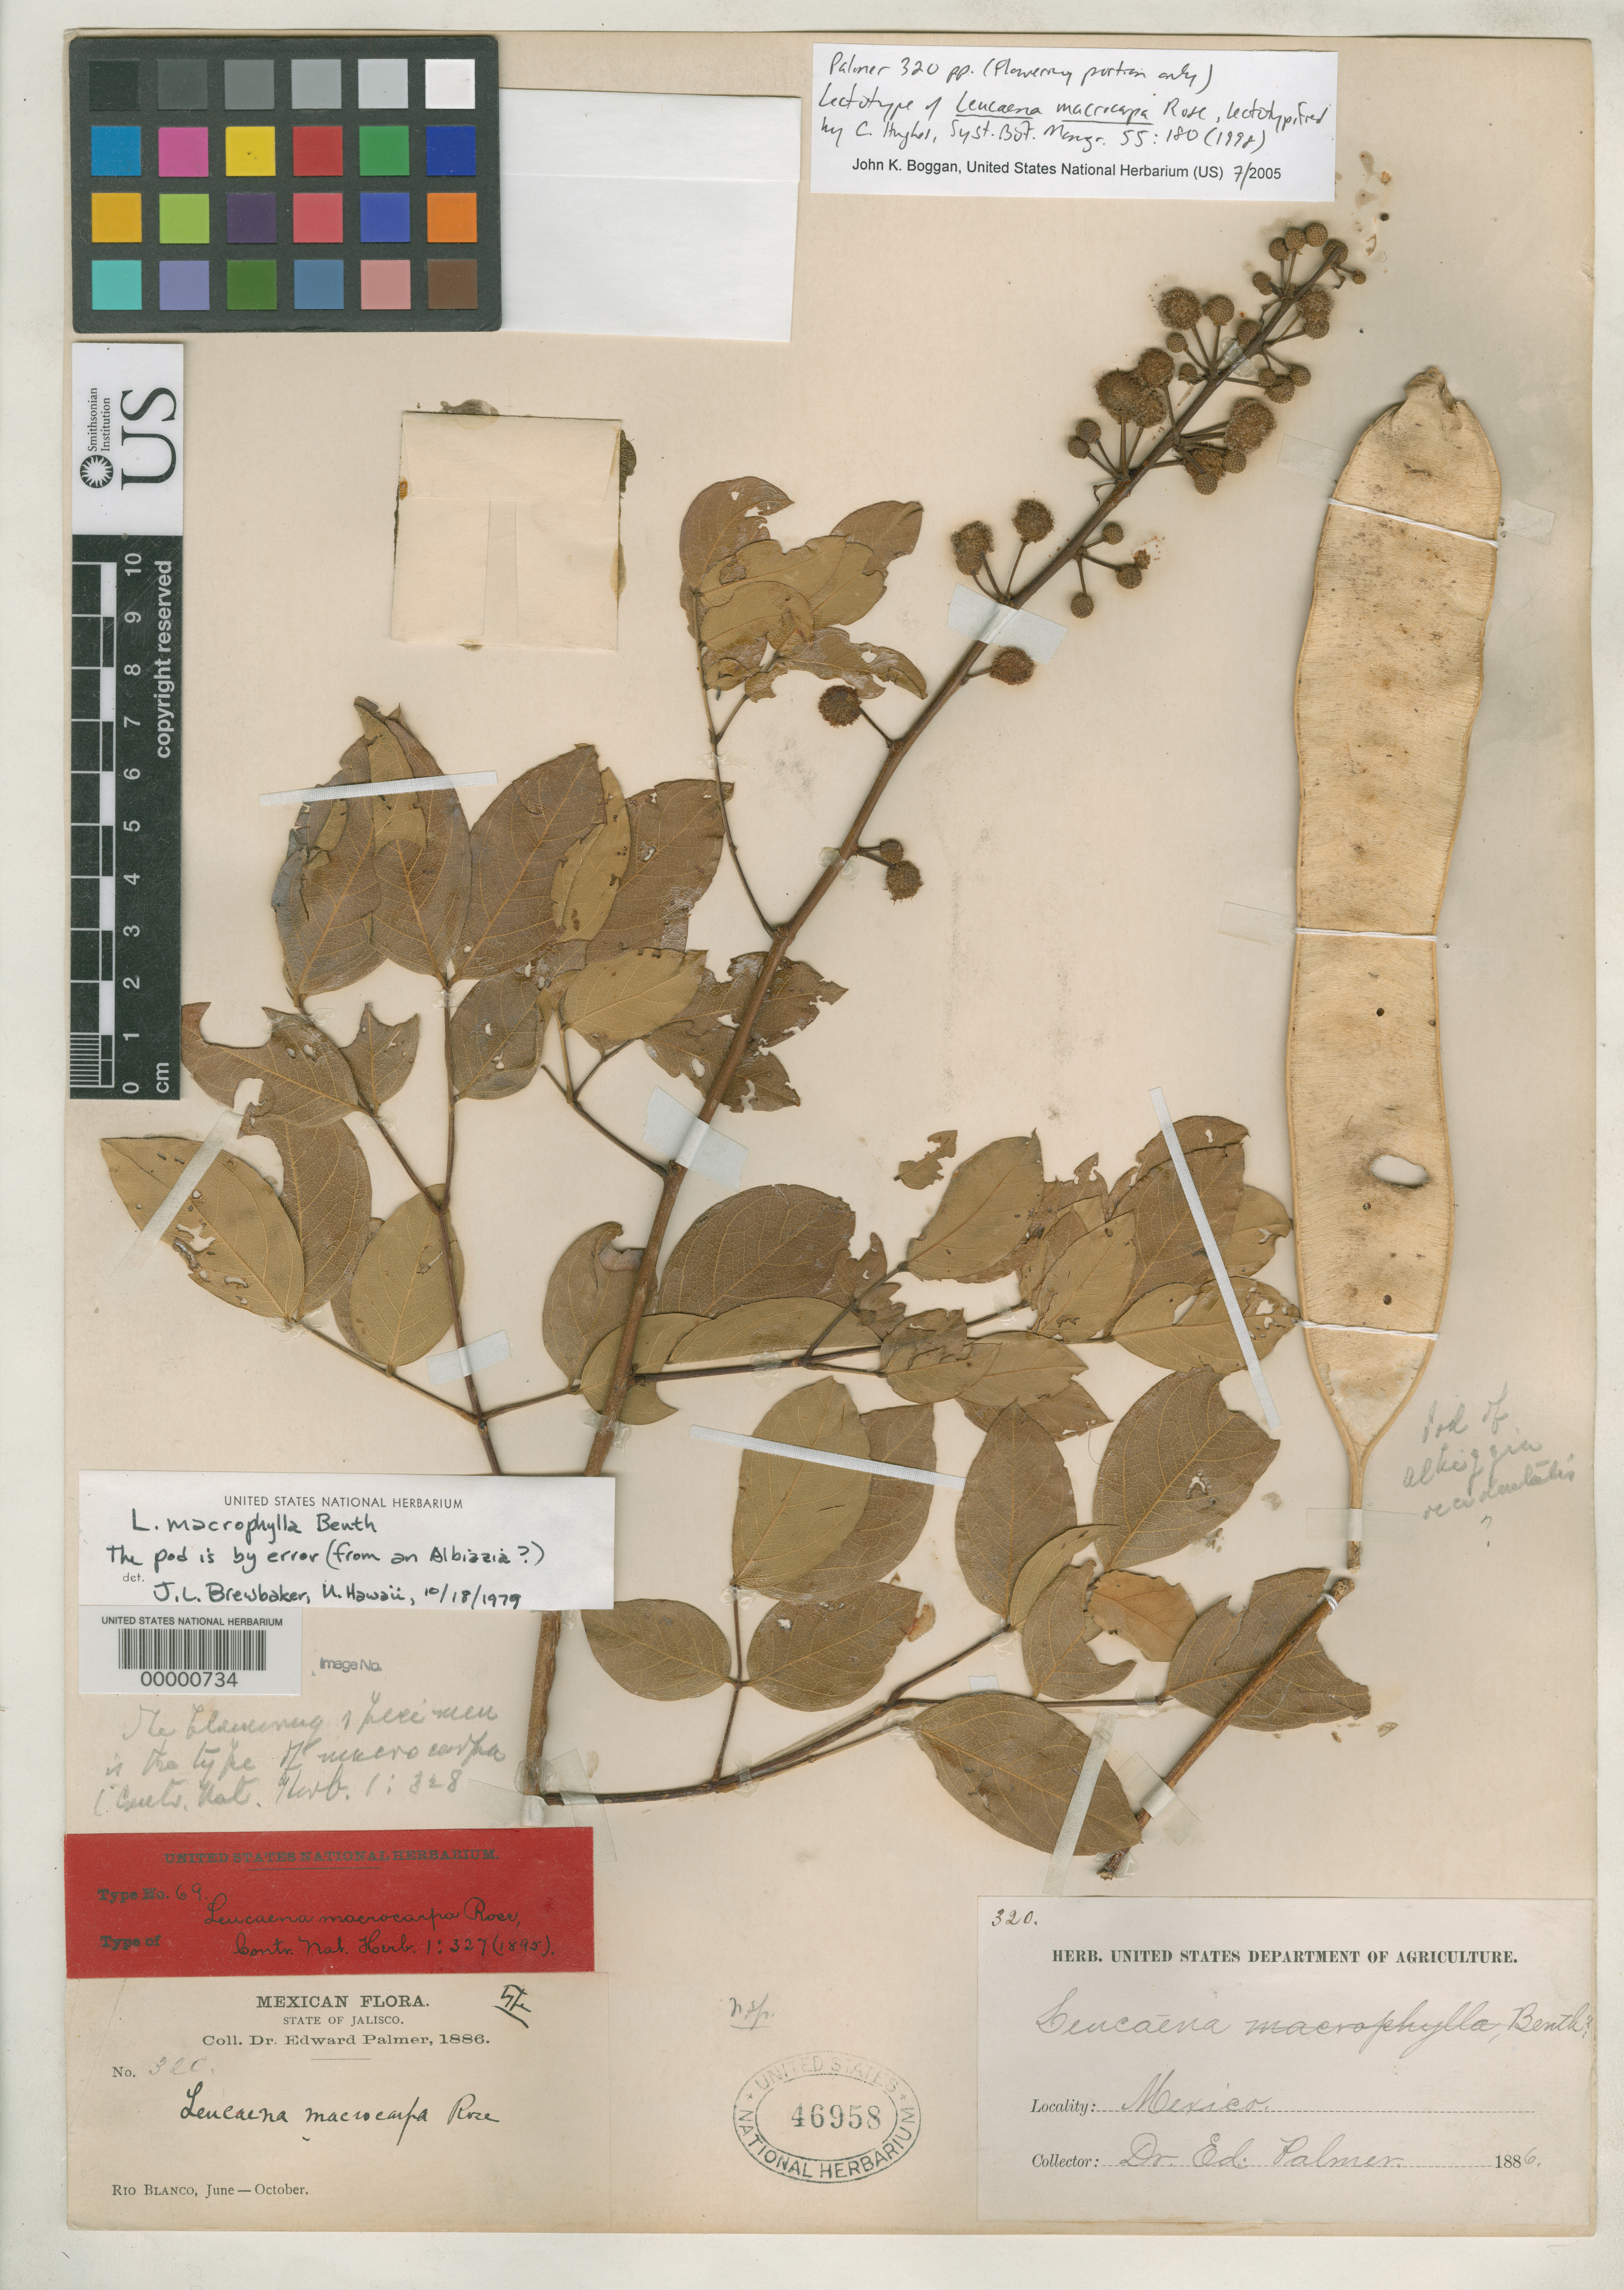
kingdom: Plantae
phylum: Tracheophyta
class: Magnoliopsida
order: Fabales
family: Fabaceae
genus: Leucaena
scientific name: Leucaena macrocarpa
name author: Rose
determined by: Brewbaker, J. L.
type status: Lectotype; Type Collection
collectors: E. Palmer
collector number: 320 p.p.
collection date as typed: Jun 1886 to -- Oct 1886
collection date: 1886-06/1886-10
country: Mexico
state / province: Jalisco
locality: Río Blanco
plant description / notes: Lectotype is flowering portion only (fruit is mixture of another taxon according to annotation by Brewbaker, 1979). [Lectotypification may be superfluous, as Rose specified that "the flowering specimens of No. 320 are made the type of this species".]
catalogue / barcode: US 46958